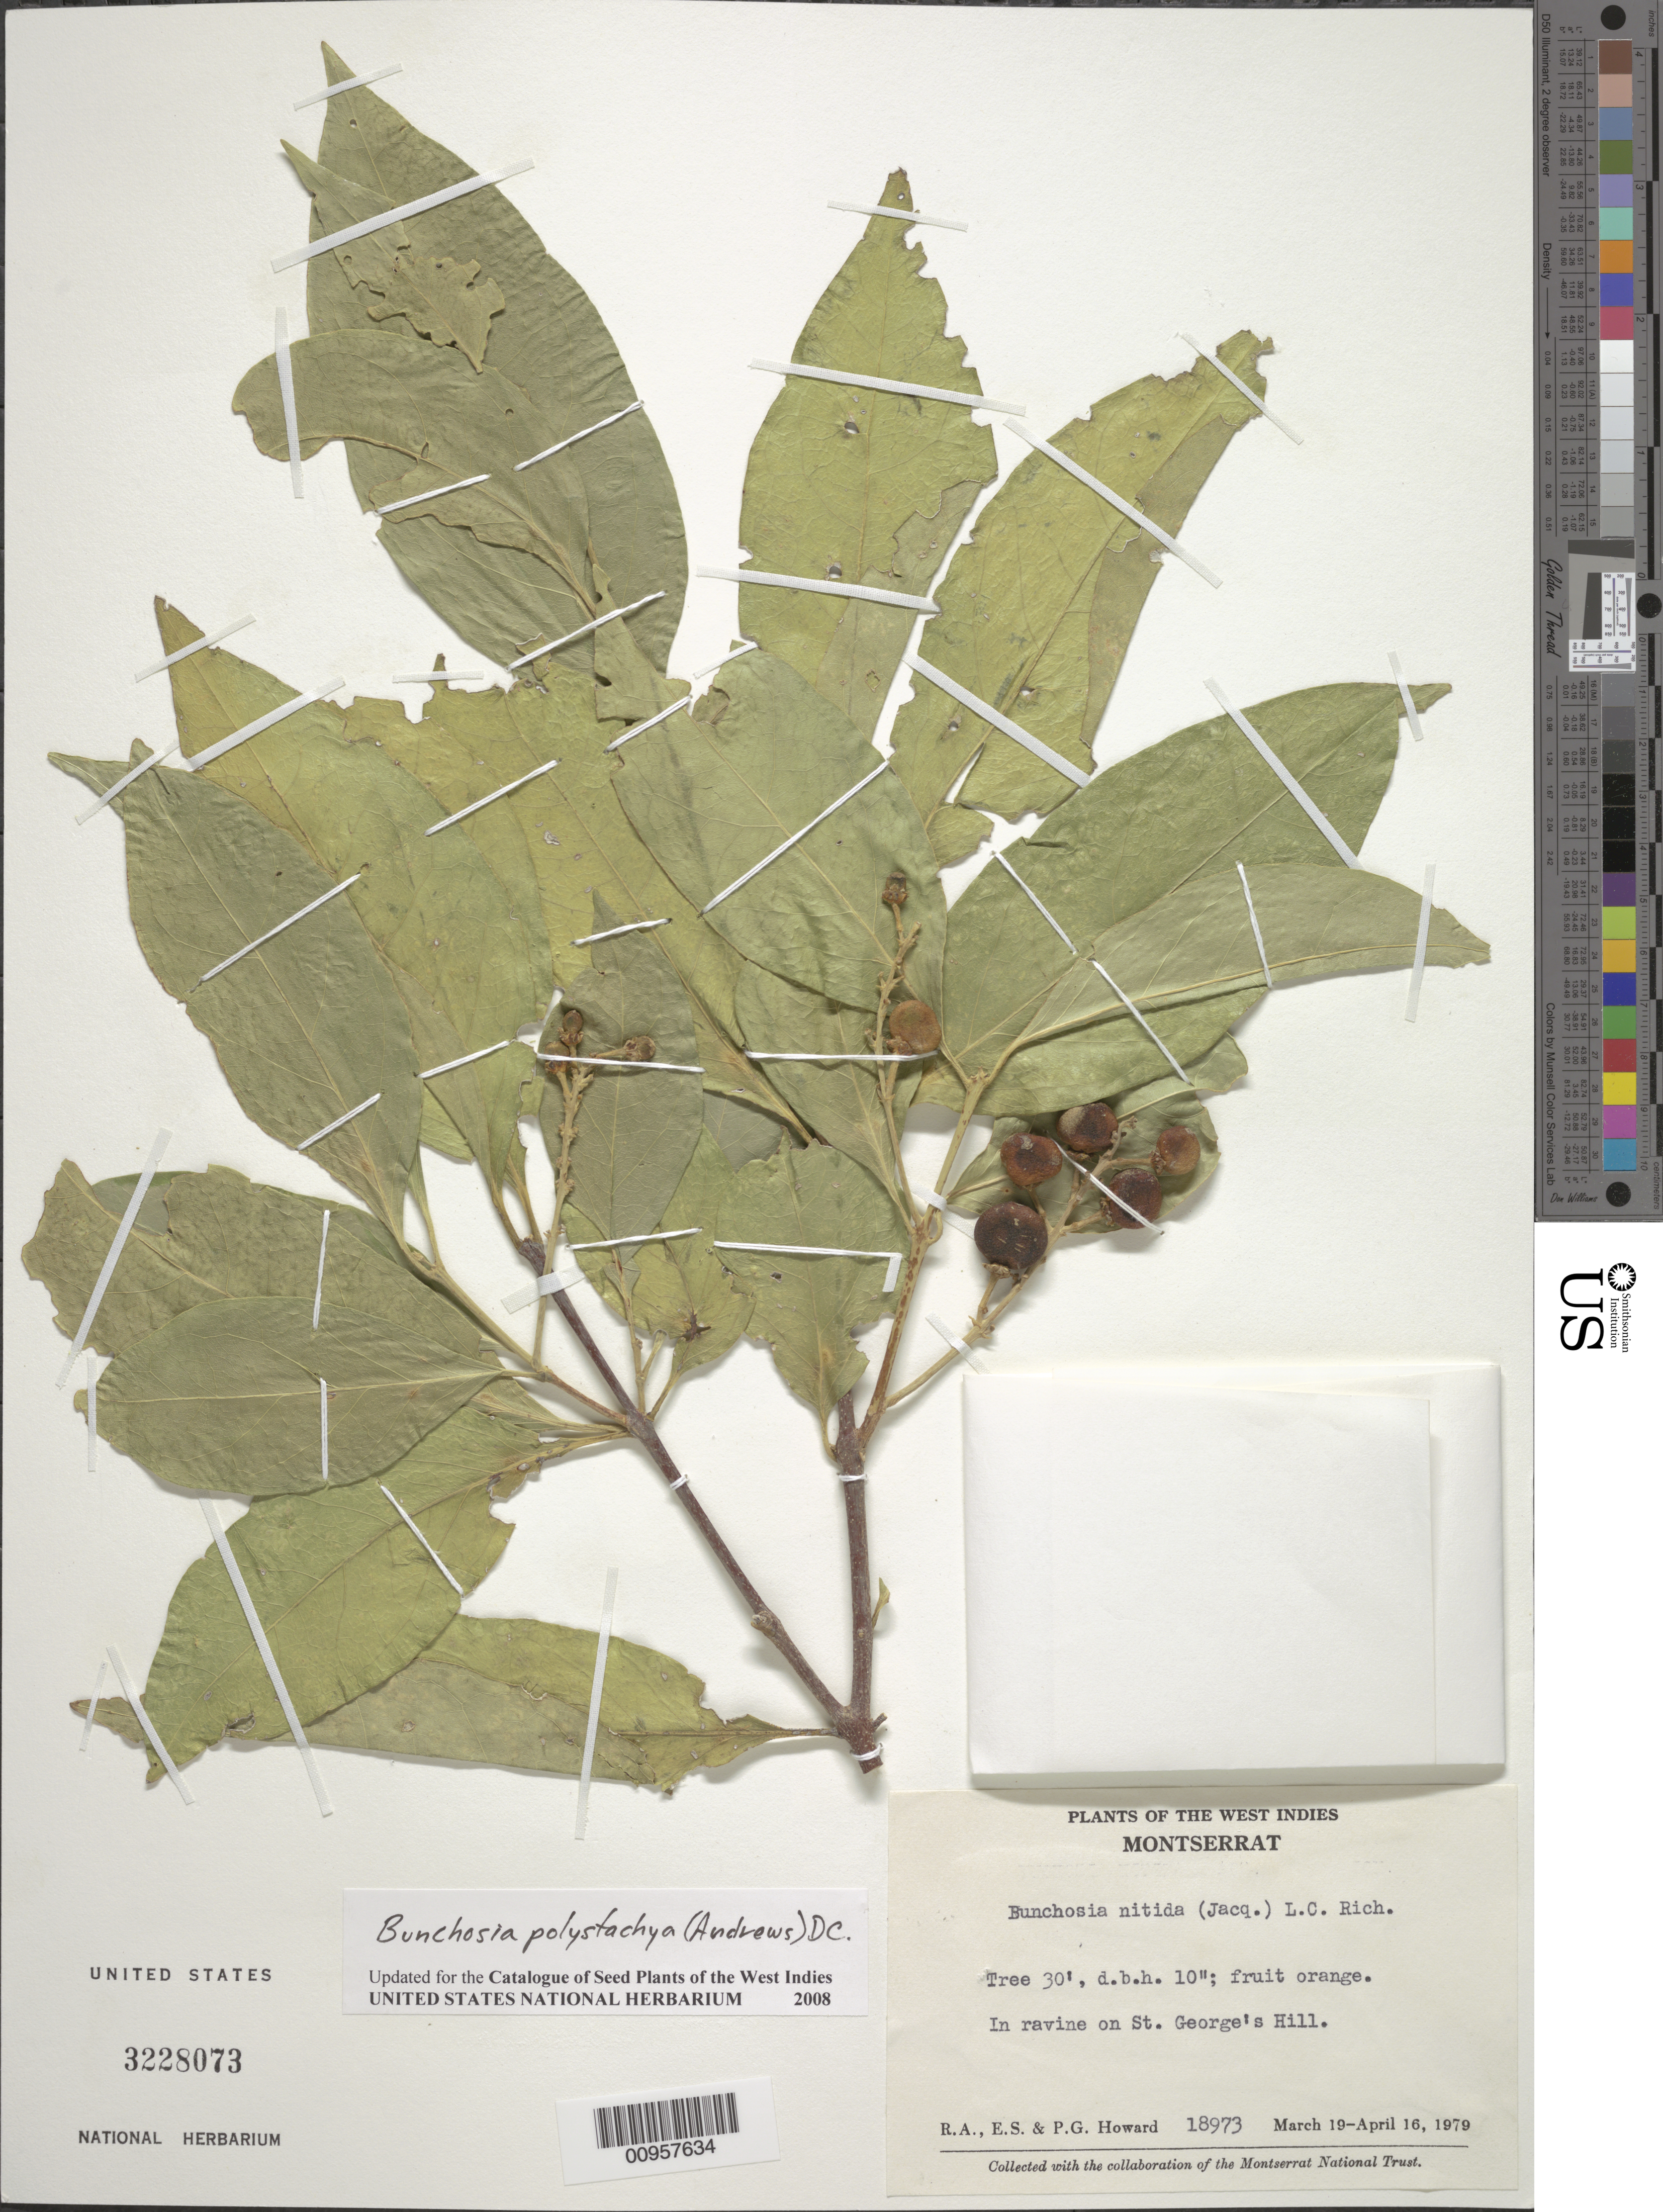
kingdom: Plantae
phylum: Tracheophyta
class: Magnoliopsida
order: Malpighiales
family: Malpighiaceae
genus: Bunchosia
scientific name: Bunchosia polystachya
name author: (Andrews) DC.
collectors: R. A. Howard, E. S. Howard & P. Howard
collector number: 18973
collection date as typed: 19 Mar 1979 to 16 Apr 1979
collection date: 1979-03-19/1979-04-16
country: Montserrat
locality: On George's Hill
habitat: In ravine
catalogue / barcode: US 3228073